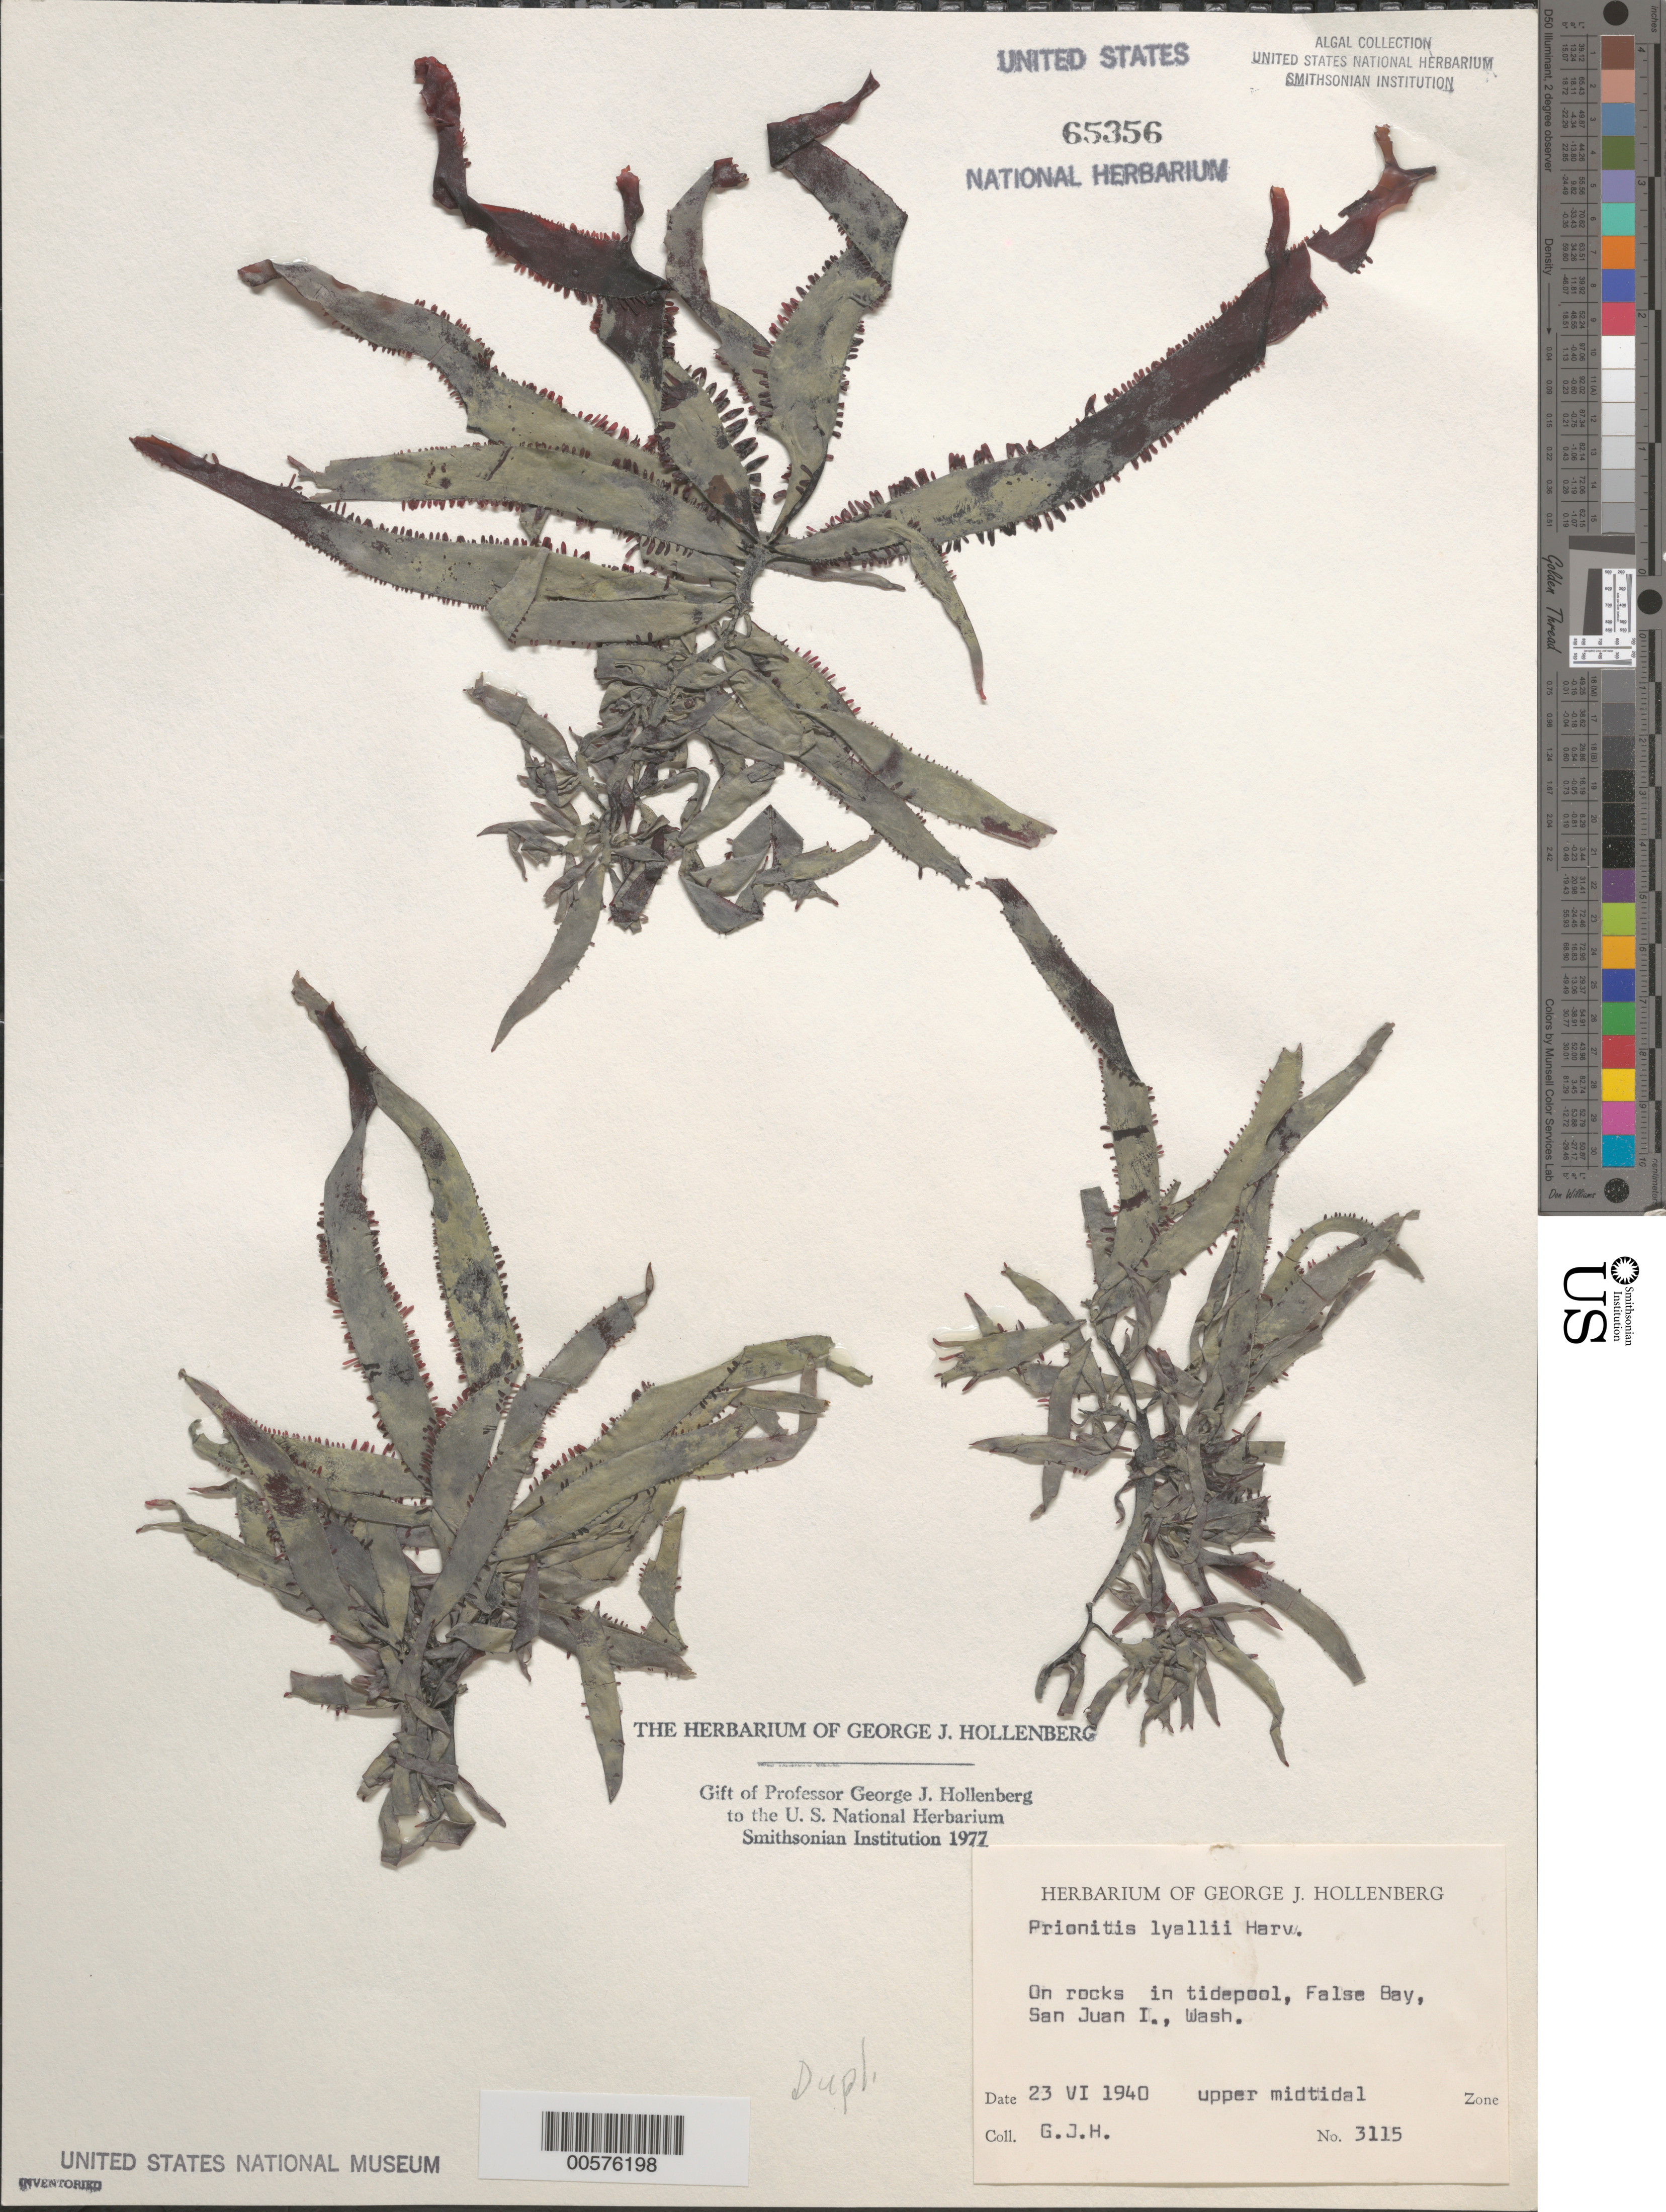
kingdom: Plantae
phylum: Rhodophyta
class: Florideophyceae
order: Cryptonemiales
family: Cryptonemiaceae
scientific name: Prionitis sternbergii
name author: (C. Agardh) J. Agardh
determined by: Algae name updating Project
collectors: G. Hollenberg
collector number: NLG 3115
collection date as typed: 23 Jun 1940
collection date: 1940-06-23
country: United States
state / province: Washington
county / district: San Juan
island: San Juan Island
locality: False Bay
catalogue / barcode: US 65356